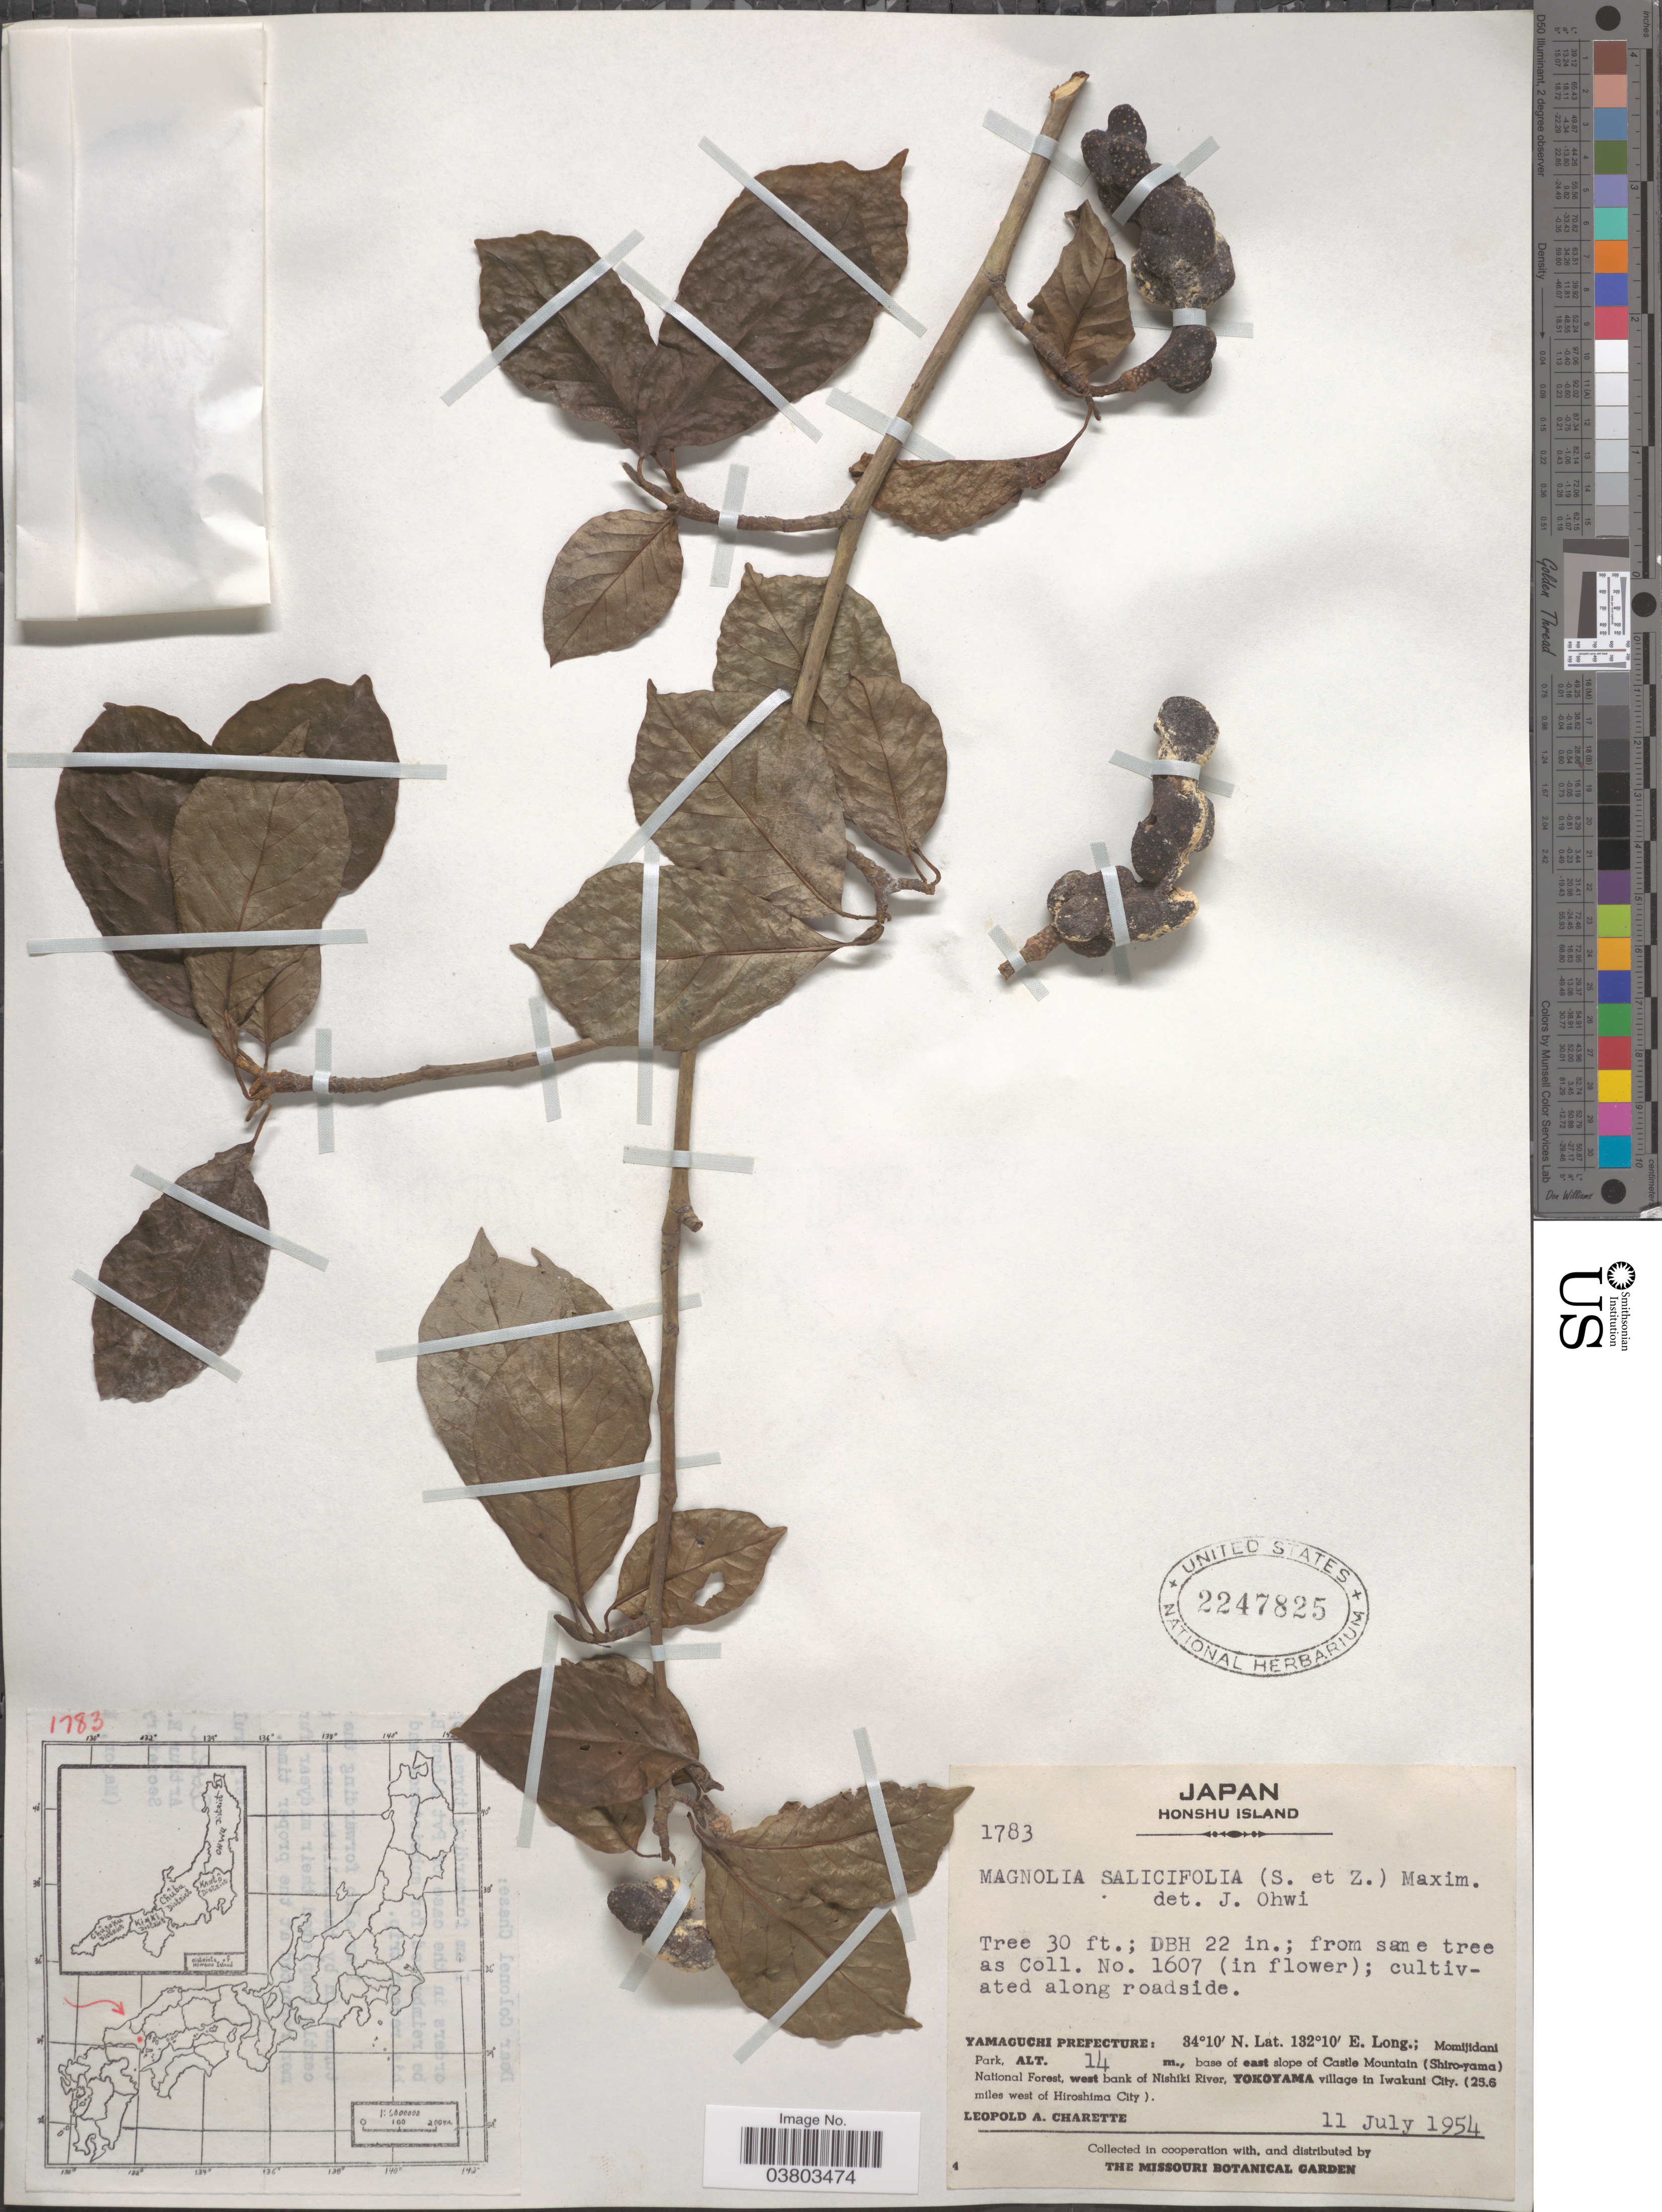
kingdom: Plantae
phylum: Tracheophyta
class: Magnoliopsida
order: Magnoliales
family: Magnoliaceae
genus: Magnolia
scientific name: Magnolia salicifolia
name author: Maxim.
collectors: L. A. Charette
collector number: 1783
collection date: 1954-07-11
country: Japan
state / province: Yamaguti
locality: Honshu Island. Along roadside. Yamaguchi Prefecture: Momijidani Park, base of east slope of Castle Mountain (Shiro-yama) National Forest, west bank of Nishiki River, Yokoyama village in Iwakuni City. (25.6 miles west of Hiroshima City).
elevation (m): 14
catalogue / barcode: US 2247825